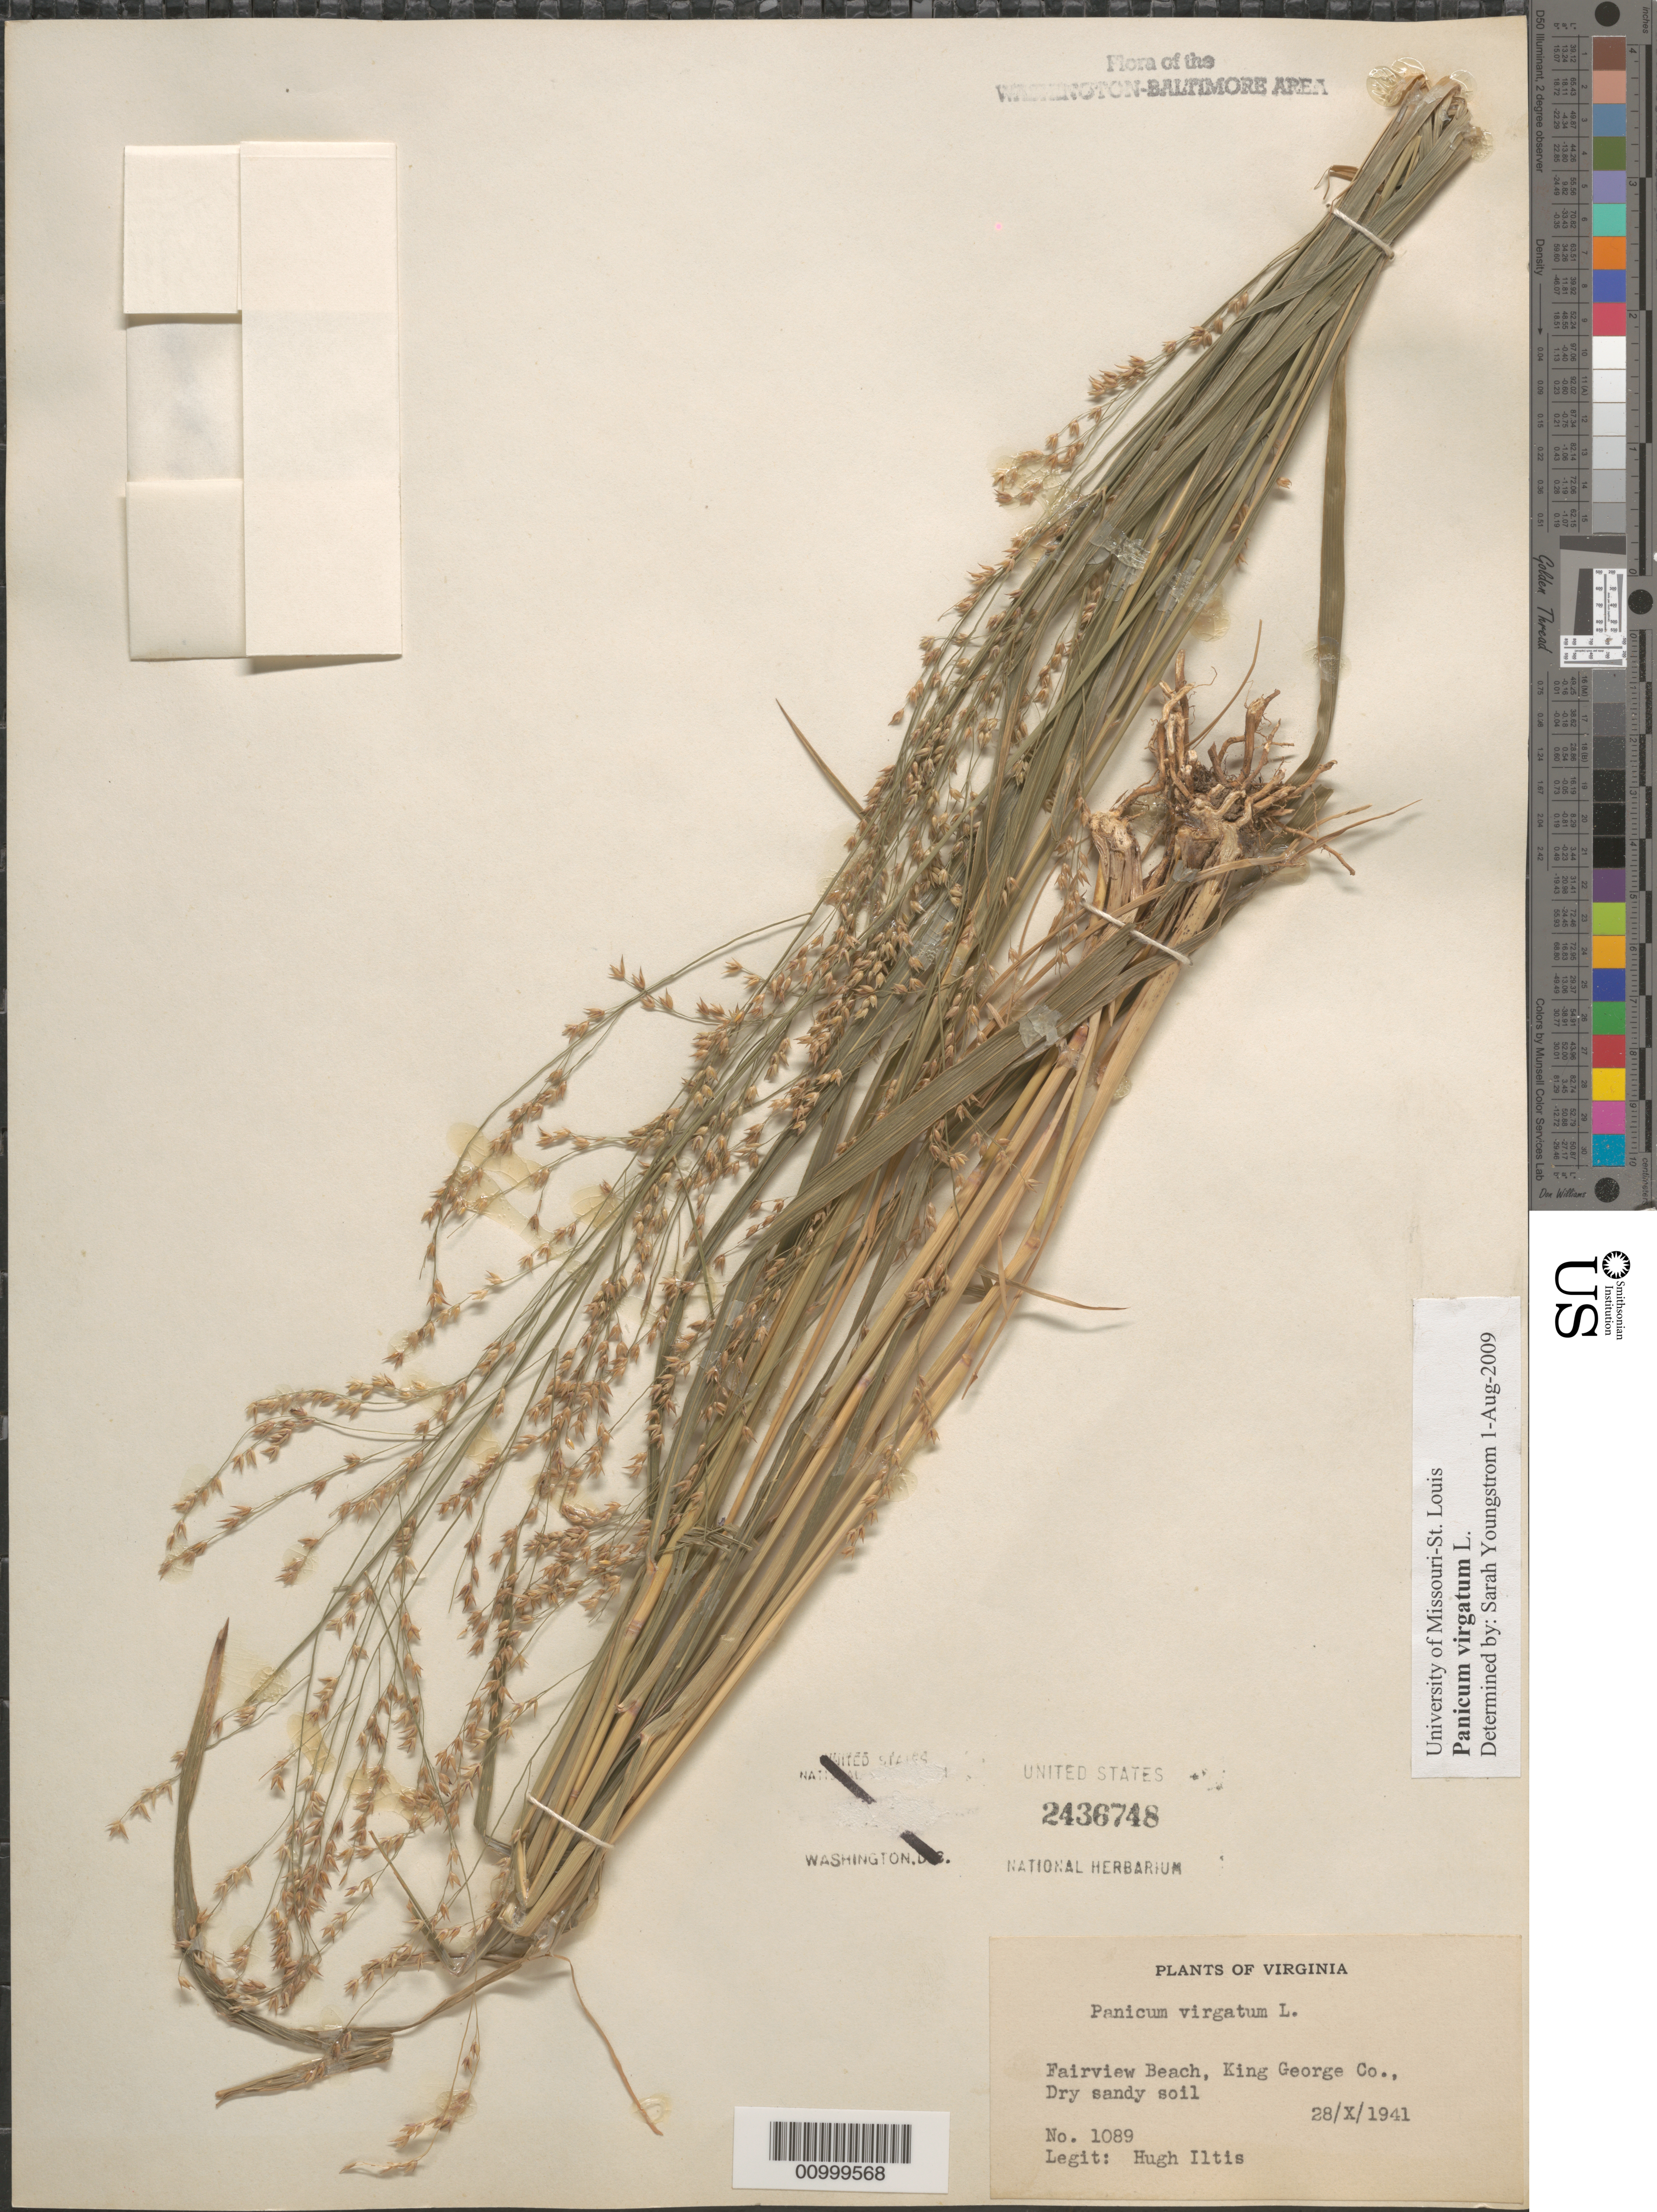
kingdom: Plantae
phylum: Tracheophyta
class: Liliopsida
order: Poales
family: Poaceae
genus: Panicum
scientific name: Panicum virgatum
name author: L.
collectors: H. H. Iltis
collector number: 1089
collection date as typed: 28 Oct 1941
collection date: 1941-10-28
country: United States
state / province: Virginia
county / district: King George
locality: Fairview Beach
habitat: Sandy dry soil.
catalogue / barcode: US 2436748